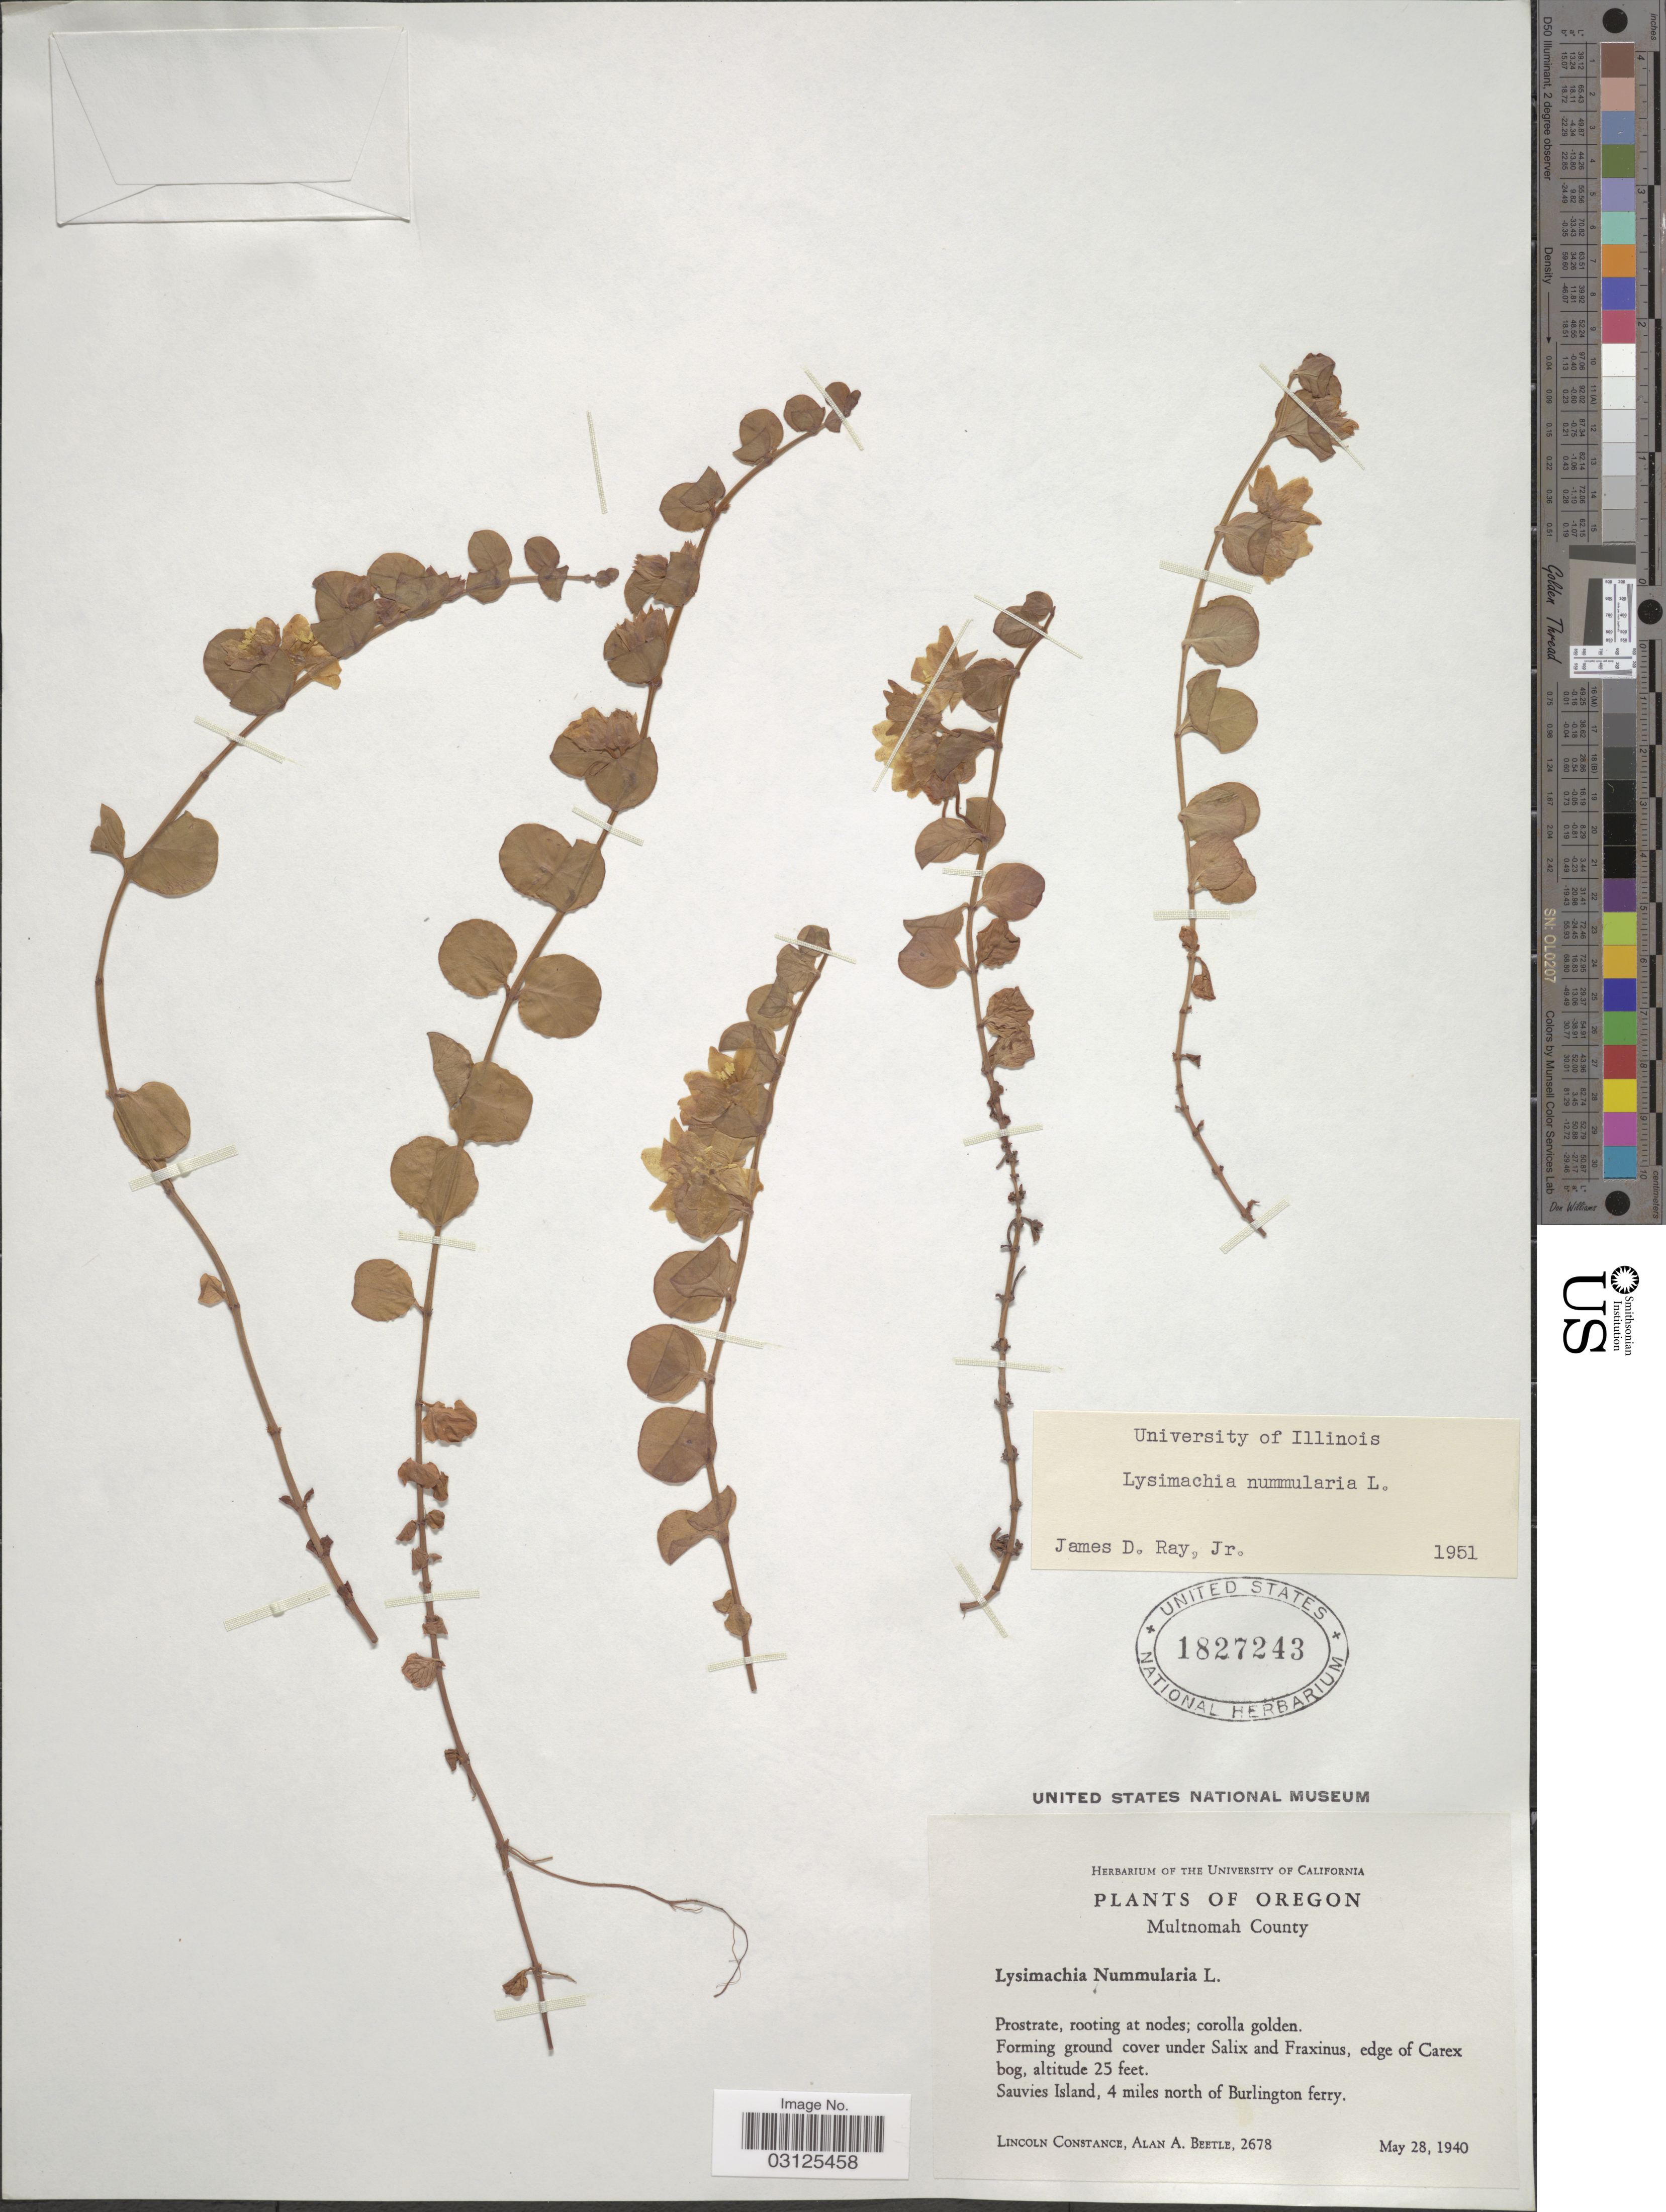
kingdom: Plantae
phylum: Tracheophyta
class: Magnoliopsida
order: Ericales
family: Primulaceae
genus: Lysimachia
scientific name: Lysimachia nummularia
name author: L.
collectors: L. Constance & A. A. Beetle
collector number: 2678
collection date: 1940-05-28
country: United States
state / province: Oregon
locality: Multnomah County, Sauvies Island, 4 miles north of Burlington ferry.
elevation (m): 8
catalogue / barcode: US 1827243